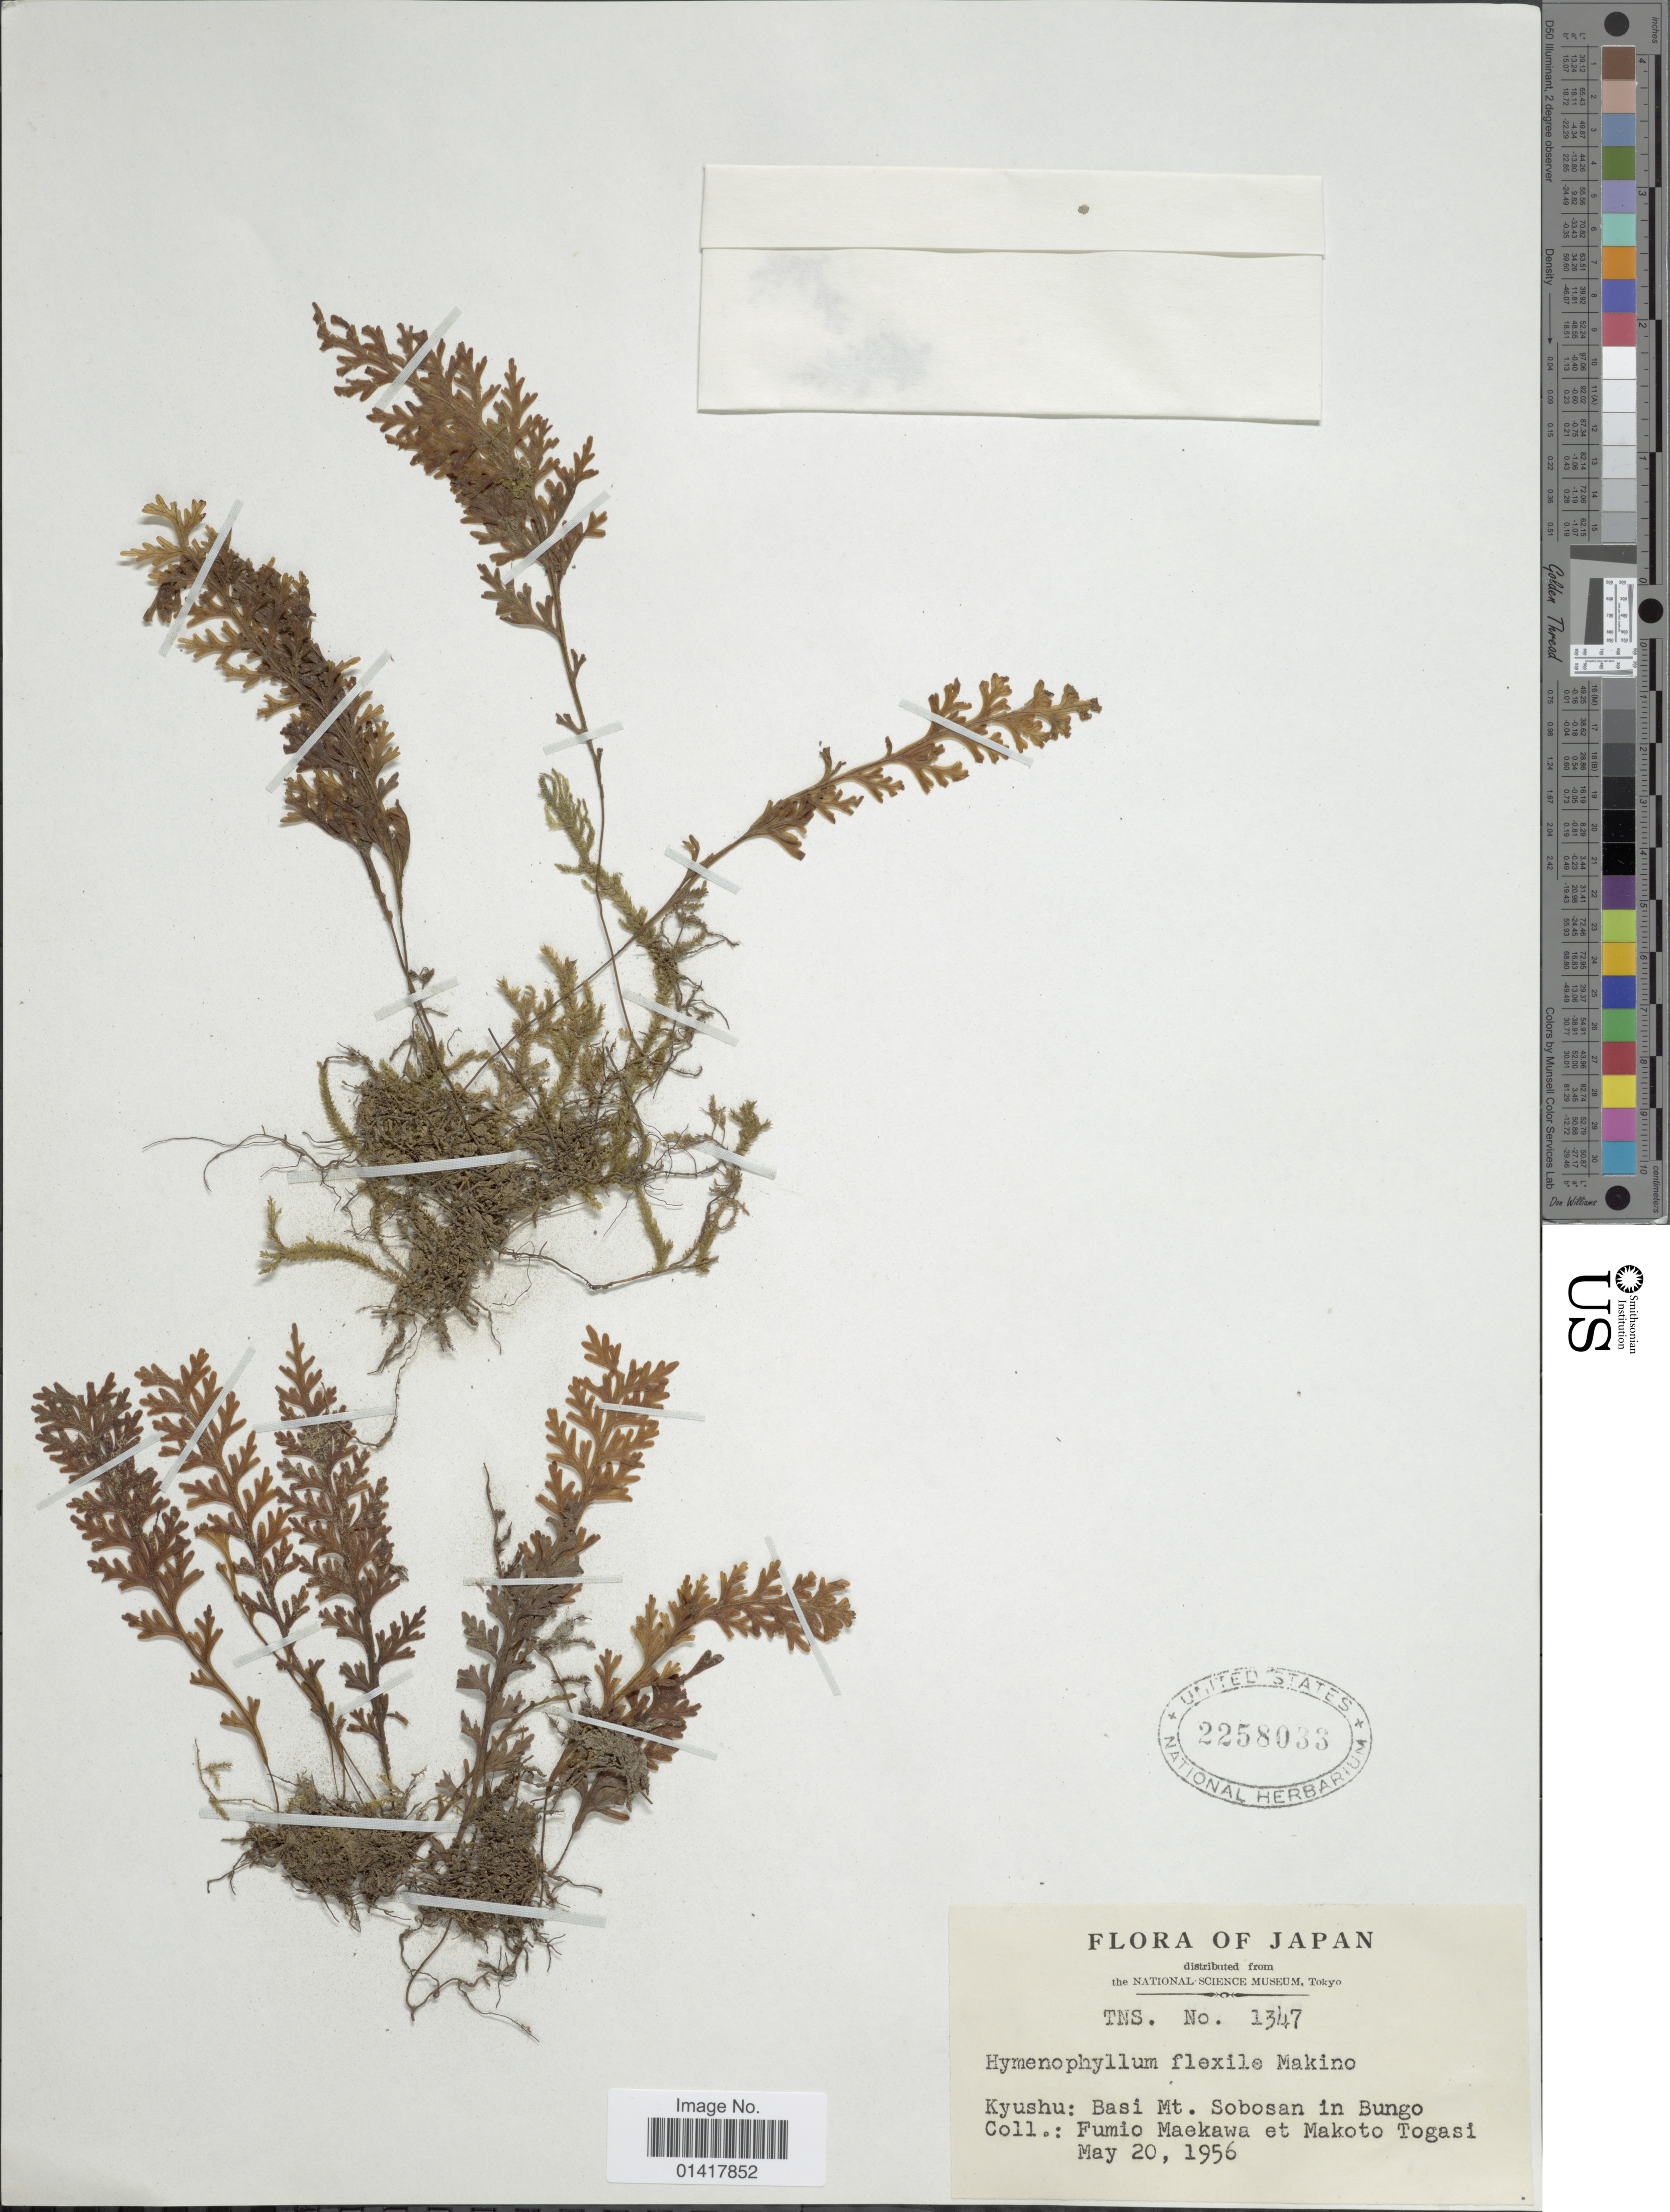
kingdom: Plantae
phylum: Tracheophyta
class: Polypodiopsida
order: Hymenophyllales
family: Hymenophyllaceae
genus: Hymenophyllum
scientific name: Hymenophyllum flexile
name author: Makino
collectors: F. Maekawa & M. Togasi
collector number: TNS 1347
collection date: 1956-05-20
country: Japan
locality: Kyushu: Basi Mt. Sobosan in Bungo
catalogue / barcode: US 2258033